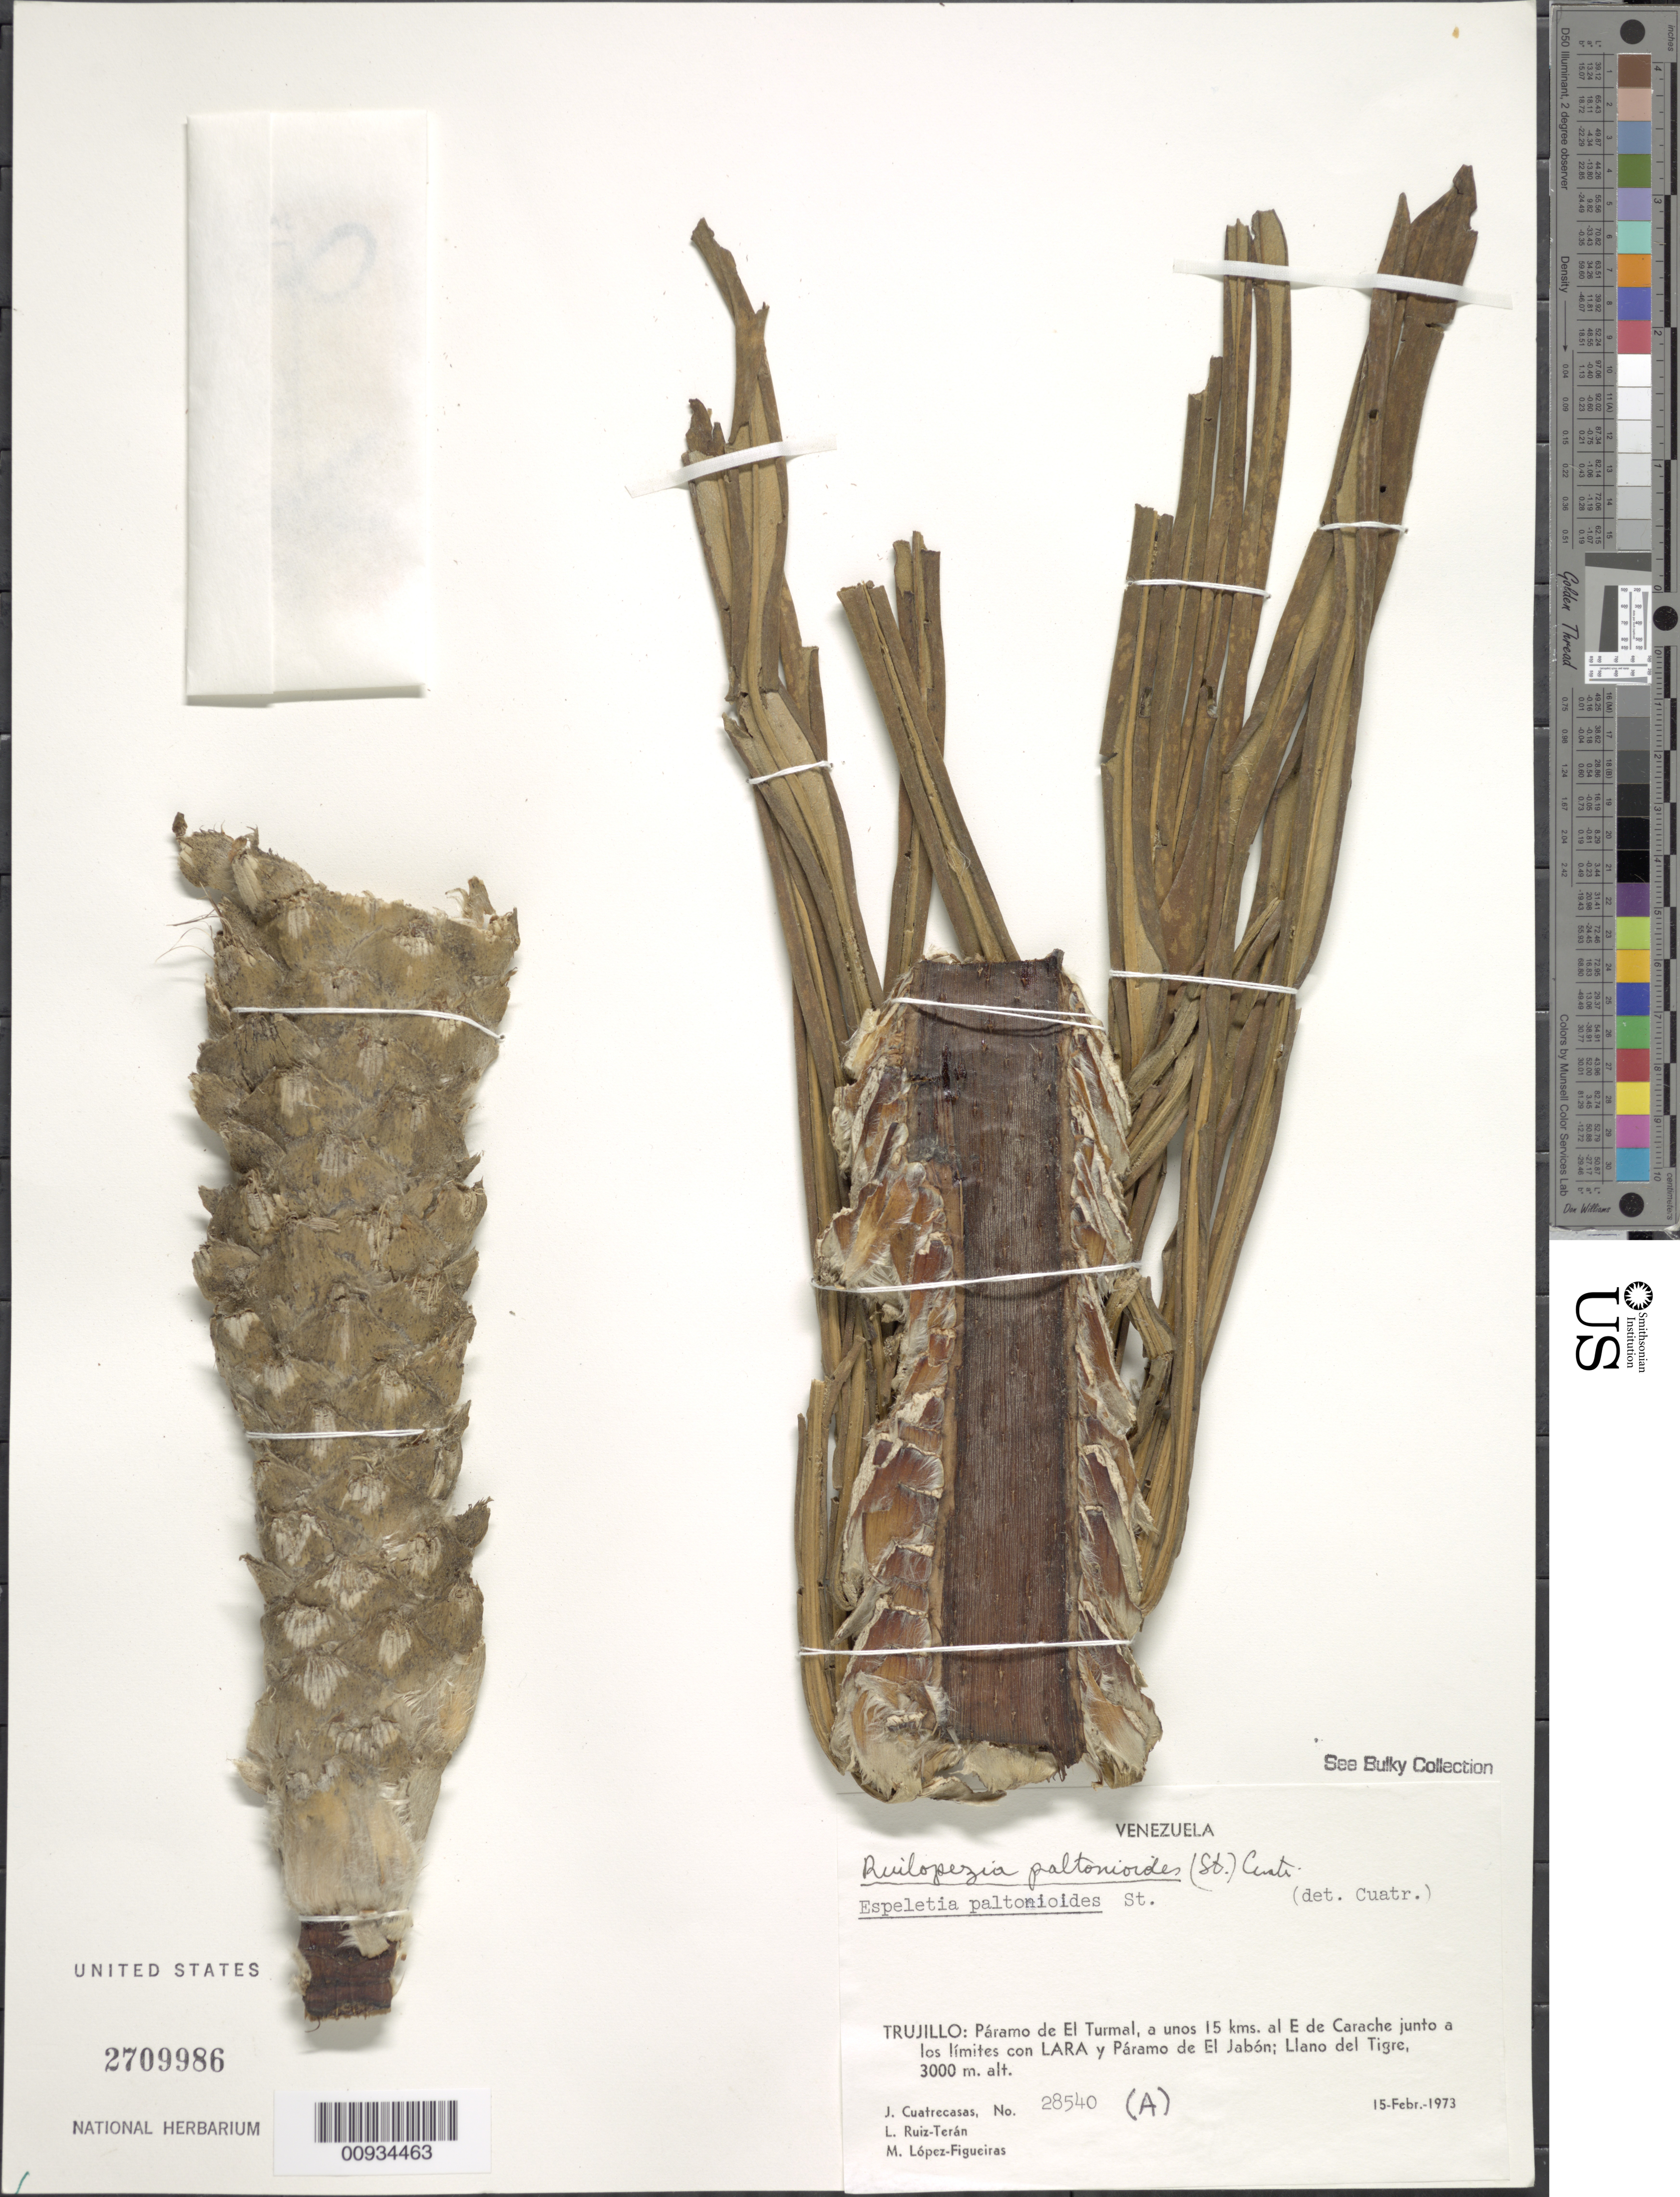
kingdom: Plantae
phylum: Tracheophyta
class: Magnoliopsida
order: Asterales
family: Asteraceae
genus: Ruilopezia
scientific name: Ruilopezia paltonioides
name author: (Standl.) Cuatrec.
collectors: J. Cuatrecasas, L. E. Ruíz-Terán & M. López Figueiras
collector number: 28540A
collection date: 1973-02-15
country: Venezuela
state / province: Trujillo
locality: Paramo de El Turmal, a unos 15 kms al E de Carache junto a los limites con Lara y Paramo de El Jabon, Llano del Tigre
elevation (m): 3000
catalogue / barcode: US 2709986